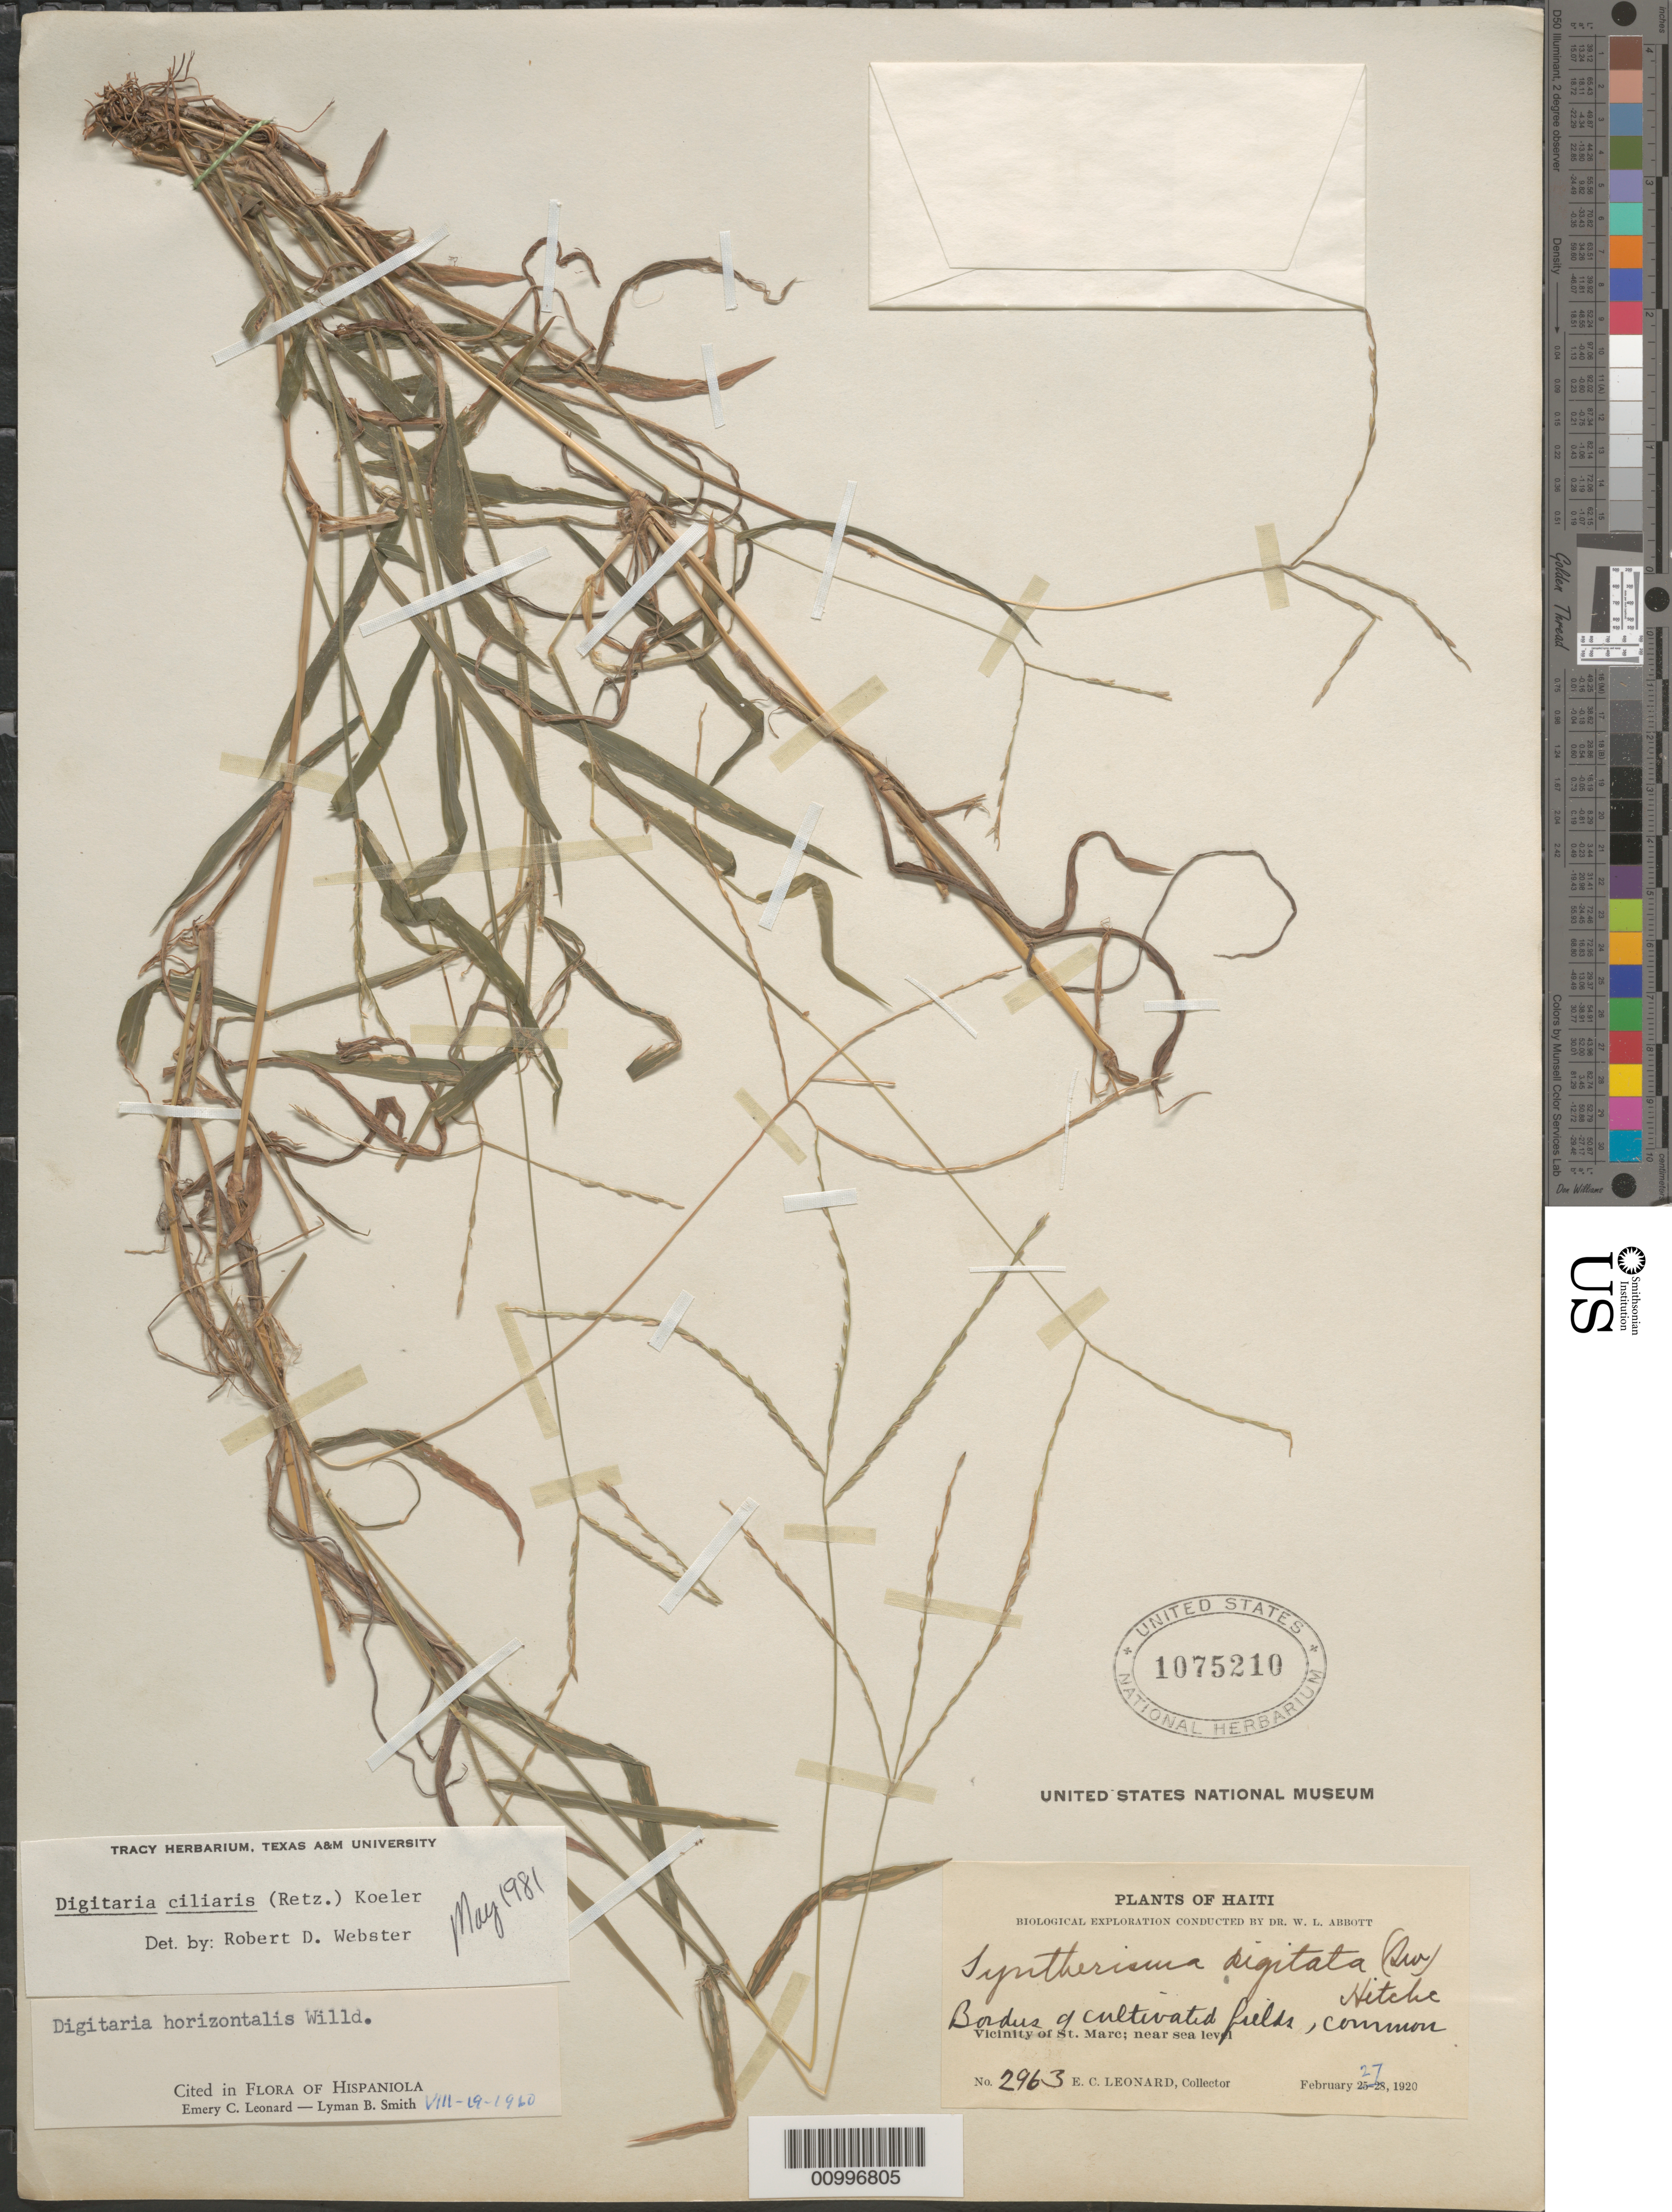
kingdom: Plantae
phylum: Tracheophyta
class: Liliopsida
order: Poales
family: Poaceae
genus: Digitaria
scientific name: Digitaria ciliaris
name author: (Retz.) Koeler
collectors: E. C. Leonard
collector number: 2963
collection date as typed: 27 Feb 1920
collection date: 1920-02-27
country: Haiti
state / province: Artibonite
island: Hispaniola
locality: St. Marc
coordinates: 0 N, 0 E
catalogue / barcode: US 1075210